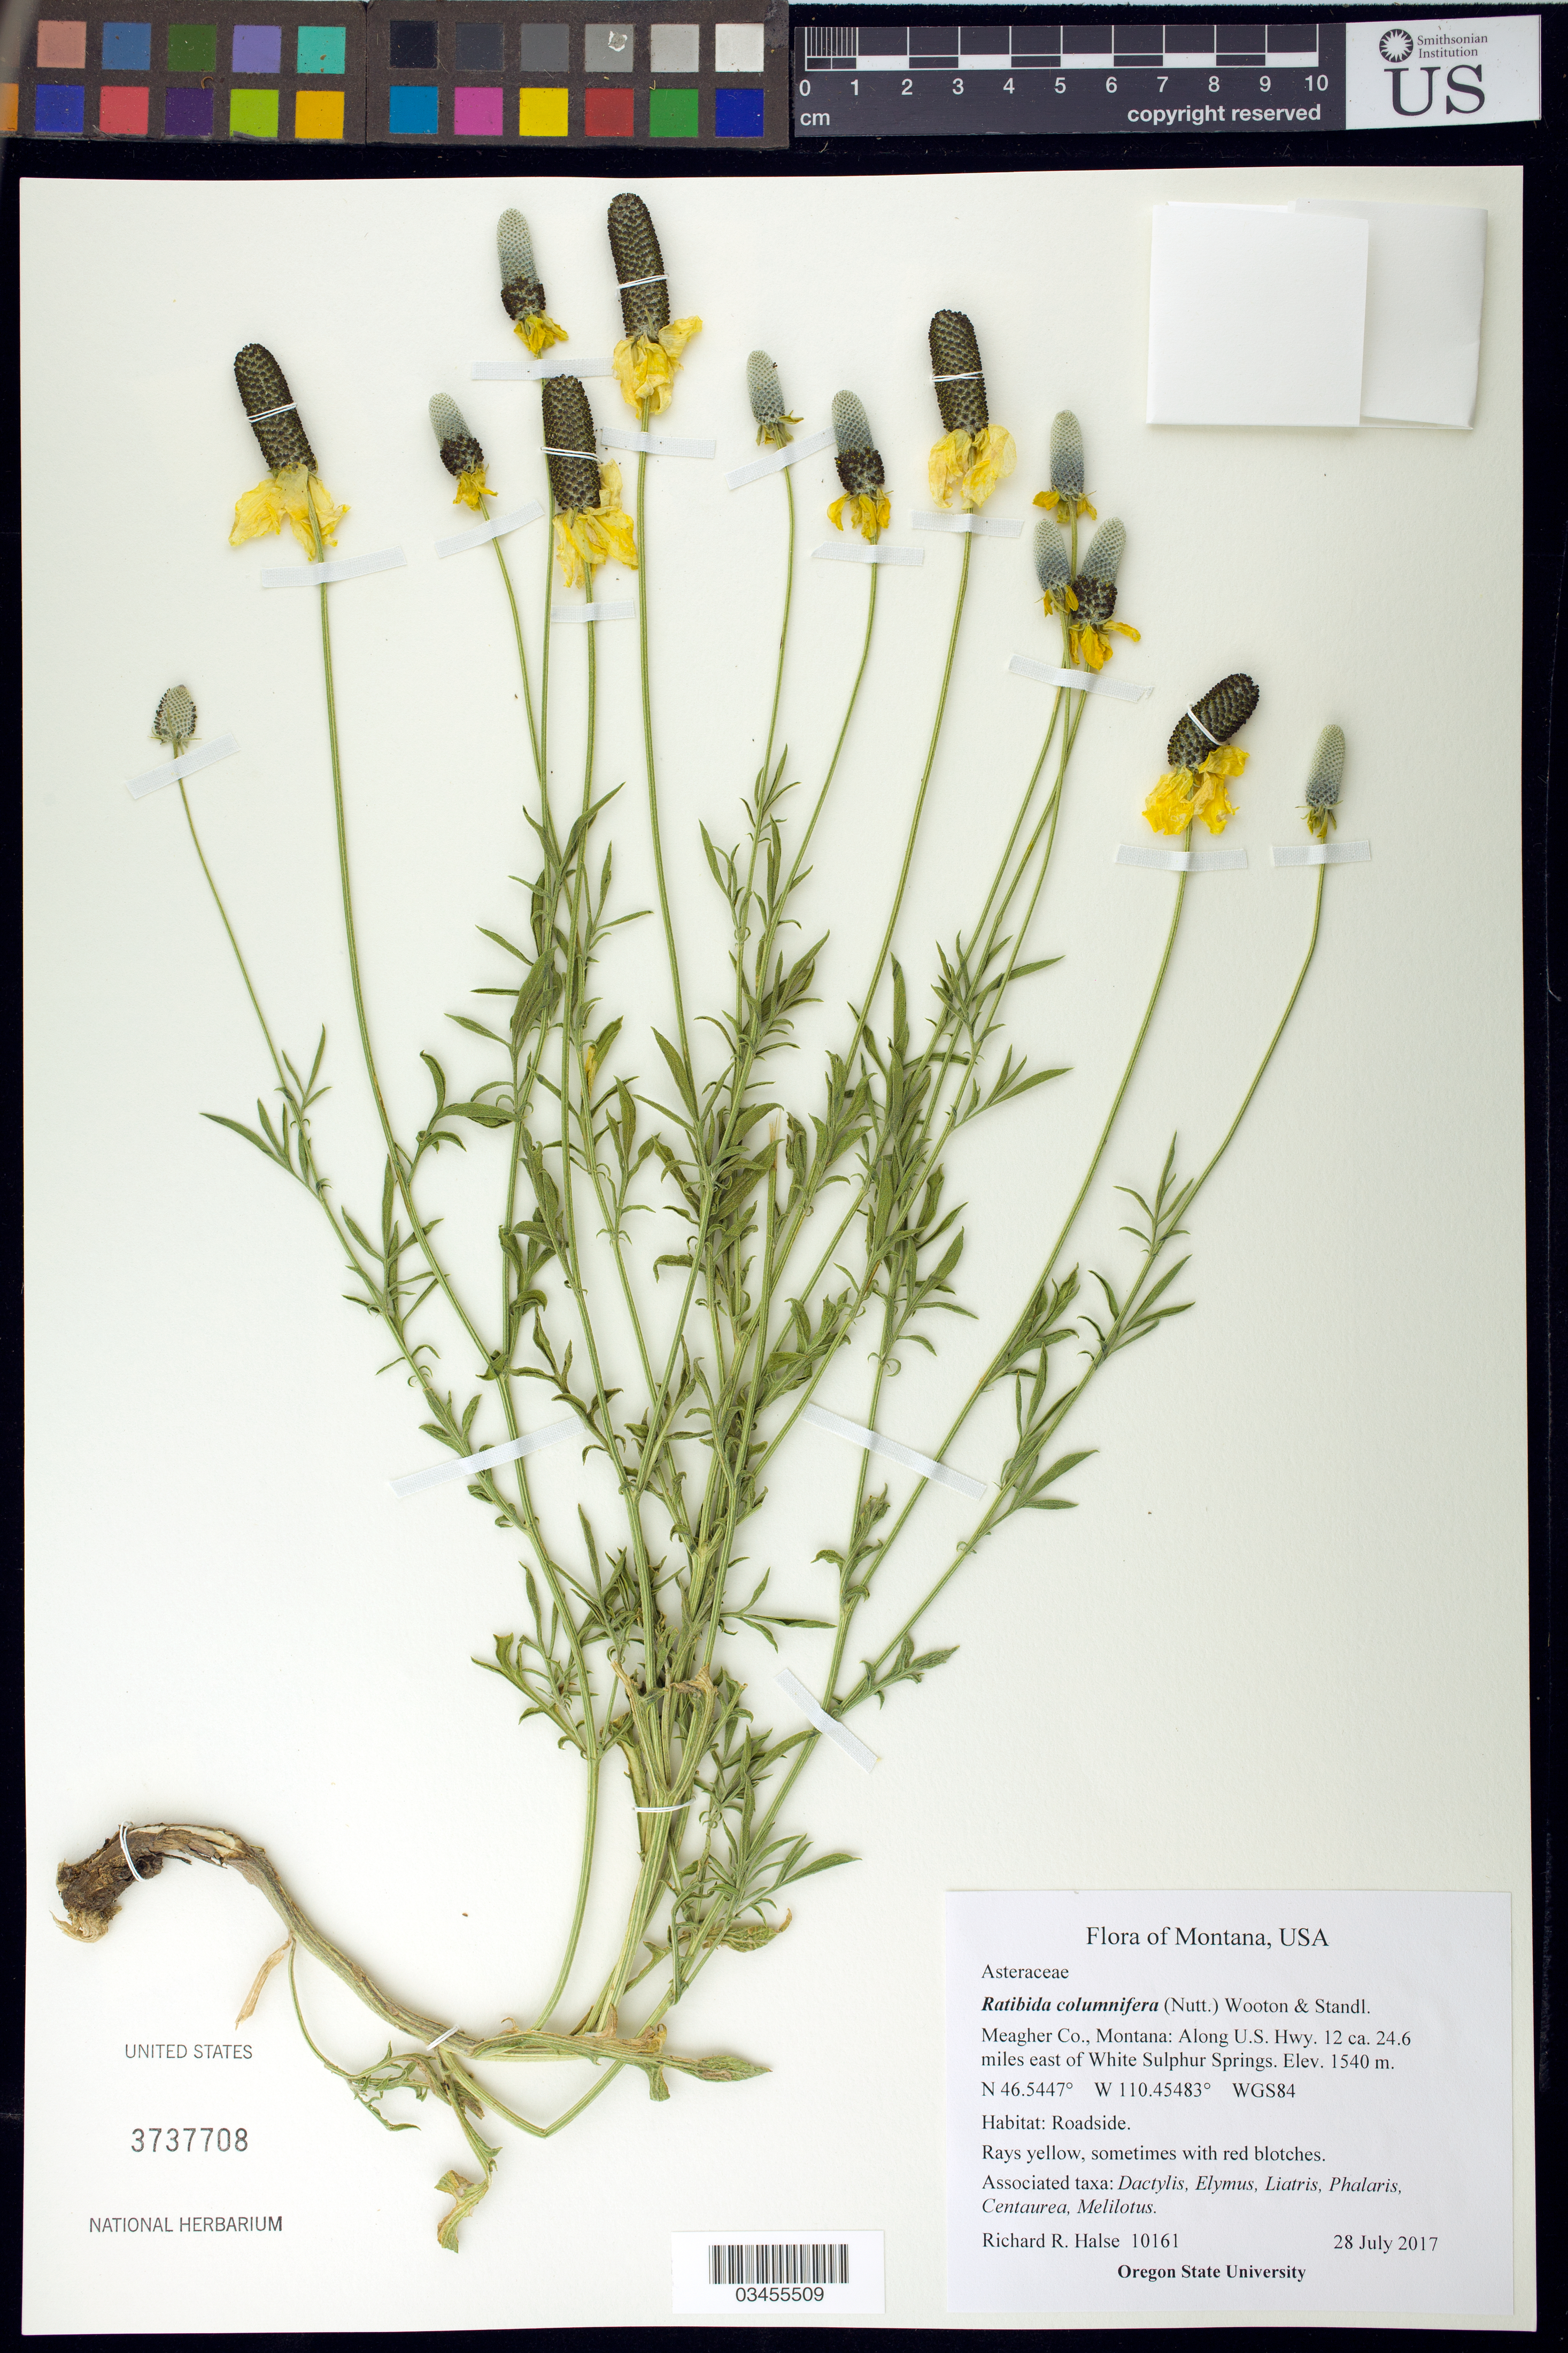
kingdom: Plantae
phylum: Tracheophyta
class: Magnoliopsida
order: Asterales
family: Asteraceae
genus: Ratibida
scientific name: Ratibida columnifera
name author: (Nutt.) Wooton & Standl.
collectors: R. Halse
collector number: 10161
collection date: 2017-07-28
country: United States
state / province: Montana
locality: Meagher Co. Along U.S. Hwy. 12 ca. 24.6 miles east of White Sulphur Springs.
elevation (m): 1540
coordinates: N, W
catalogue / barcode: US 3737708